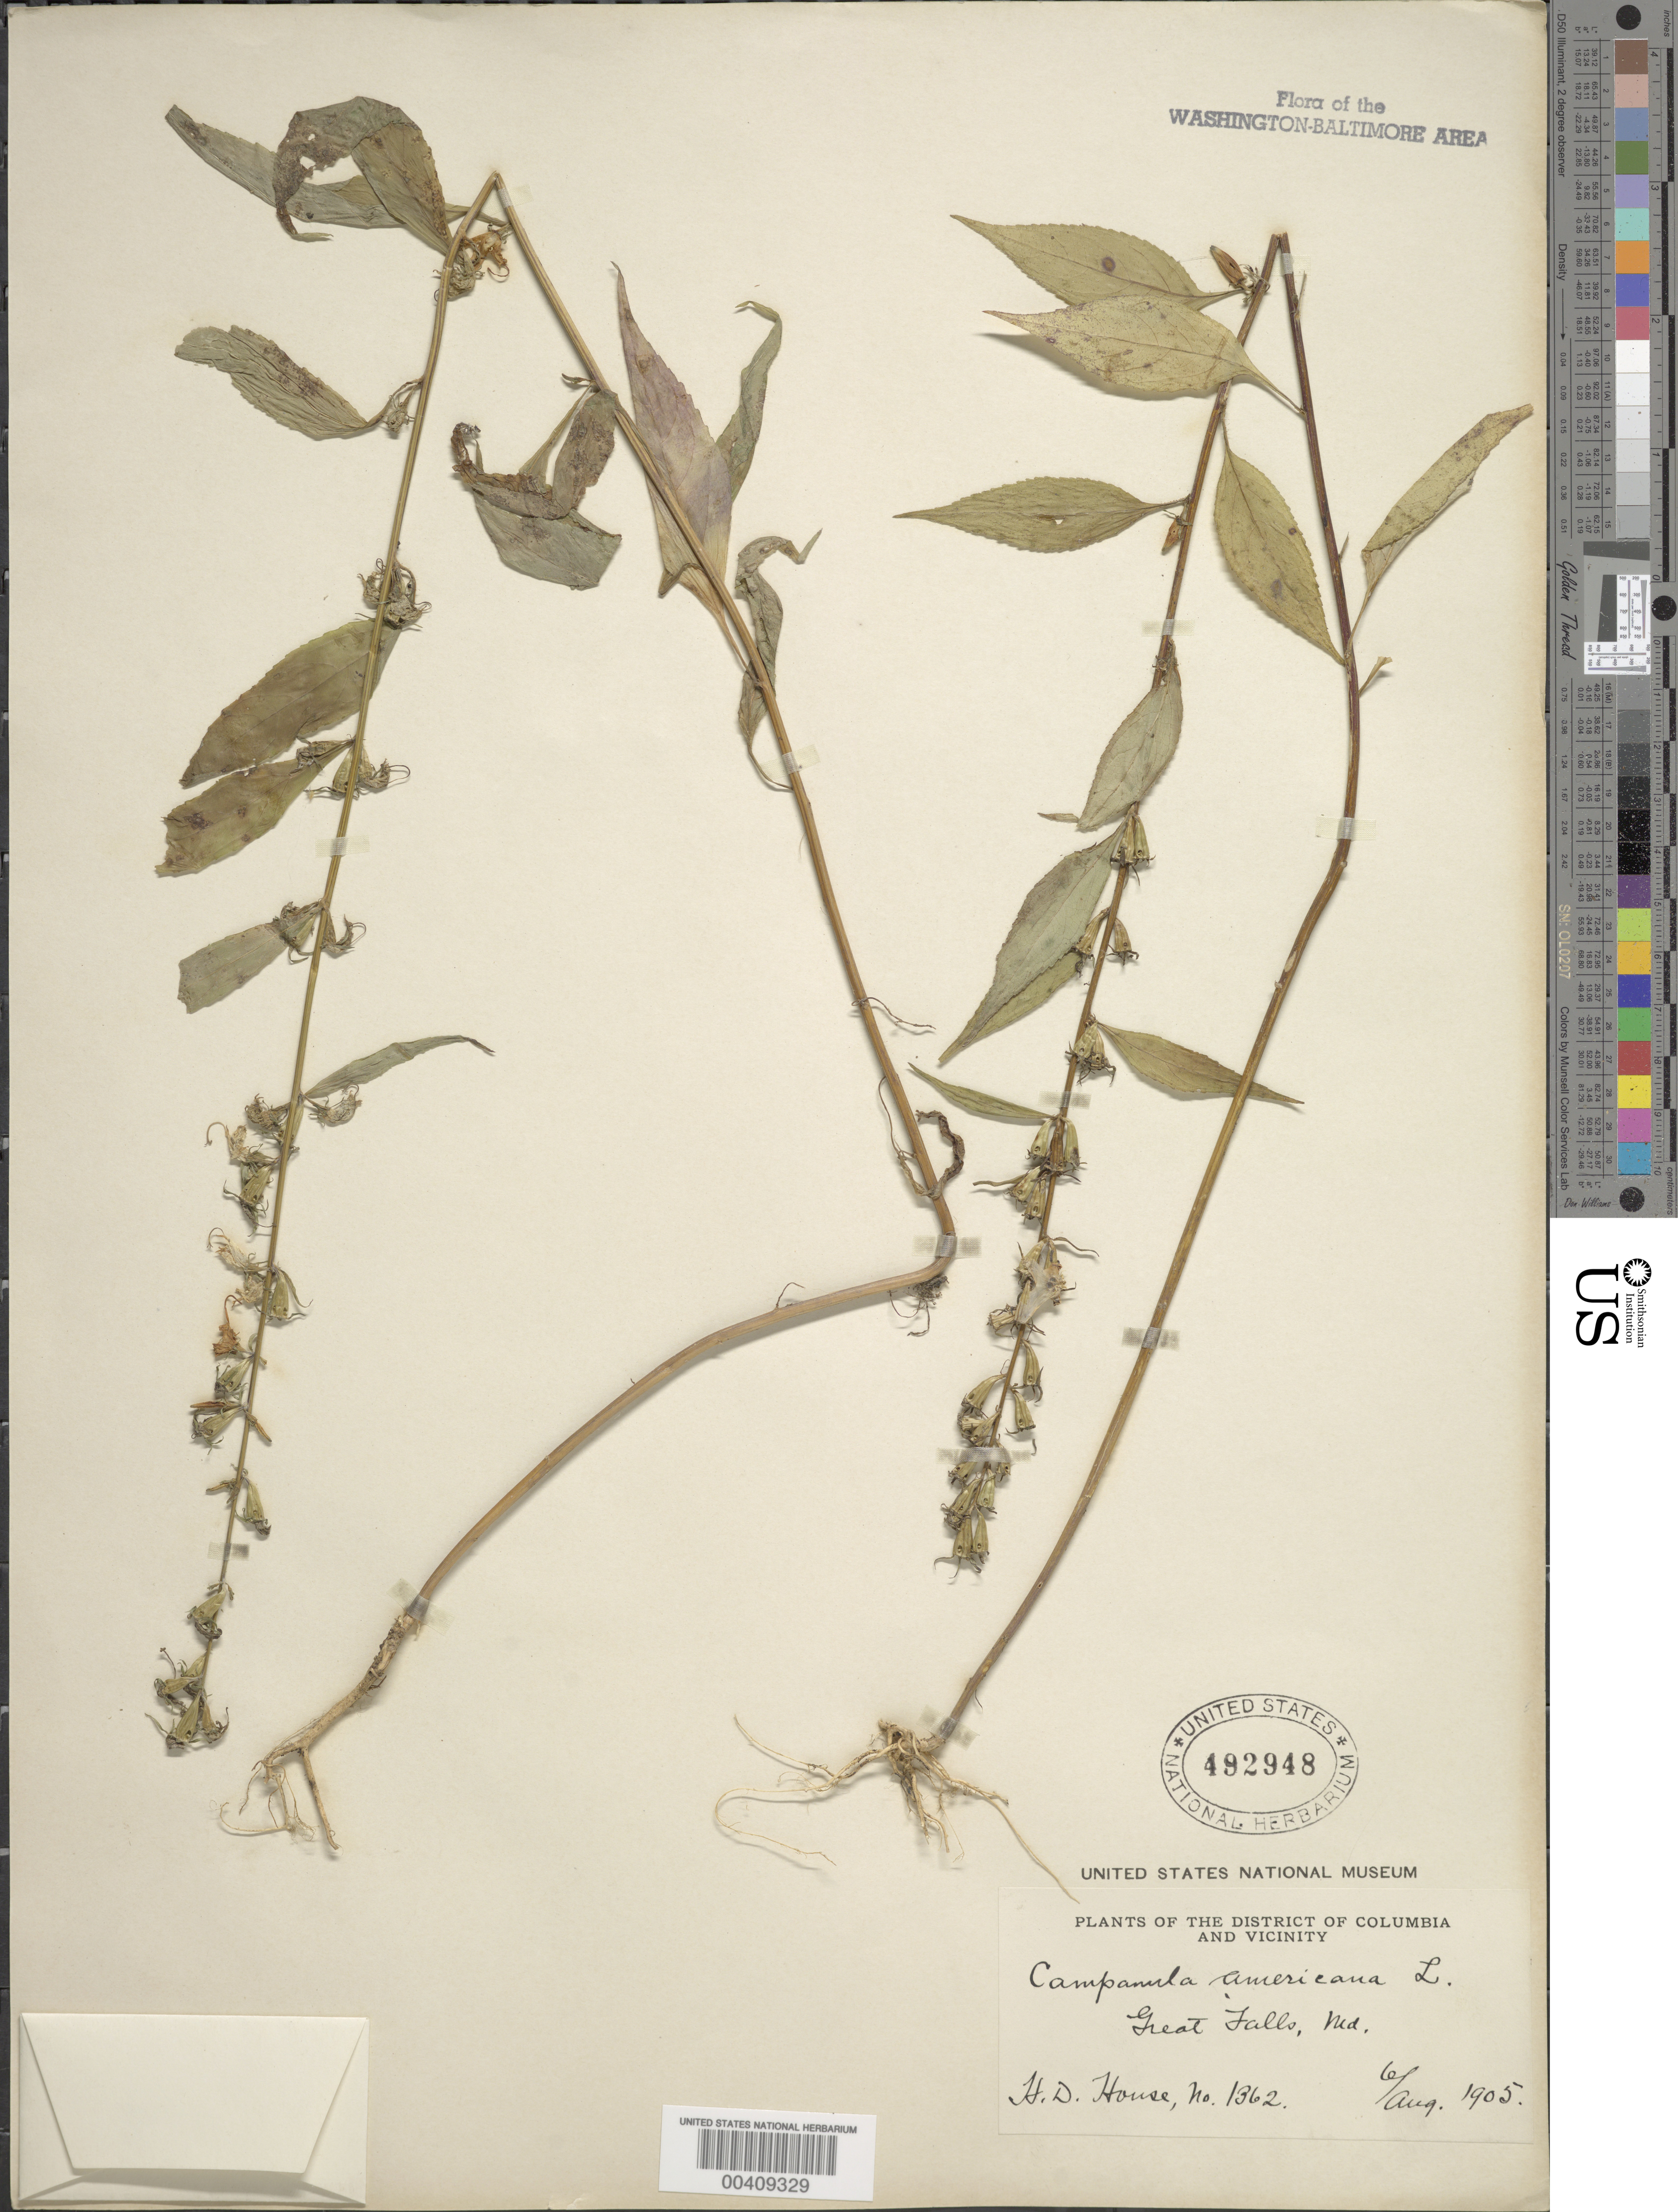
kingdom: Plantae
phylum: Tracheophyta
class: Magnoliopsida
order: Asterales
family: Campanulaceae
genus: Campanula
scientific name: Campanula americana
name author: L.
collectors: H. D. House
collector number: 1362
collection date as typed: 06 Aug 1905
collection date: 1905-08-06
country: United States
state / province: Maryland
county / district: Montgomery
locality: Great Falls C. & O. Canal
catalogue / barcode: US 492948